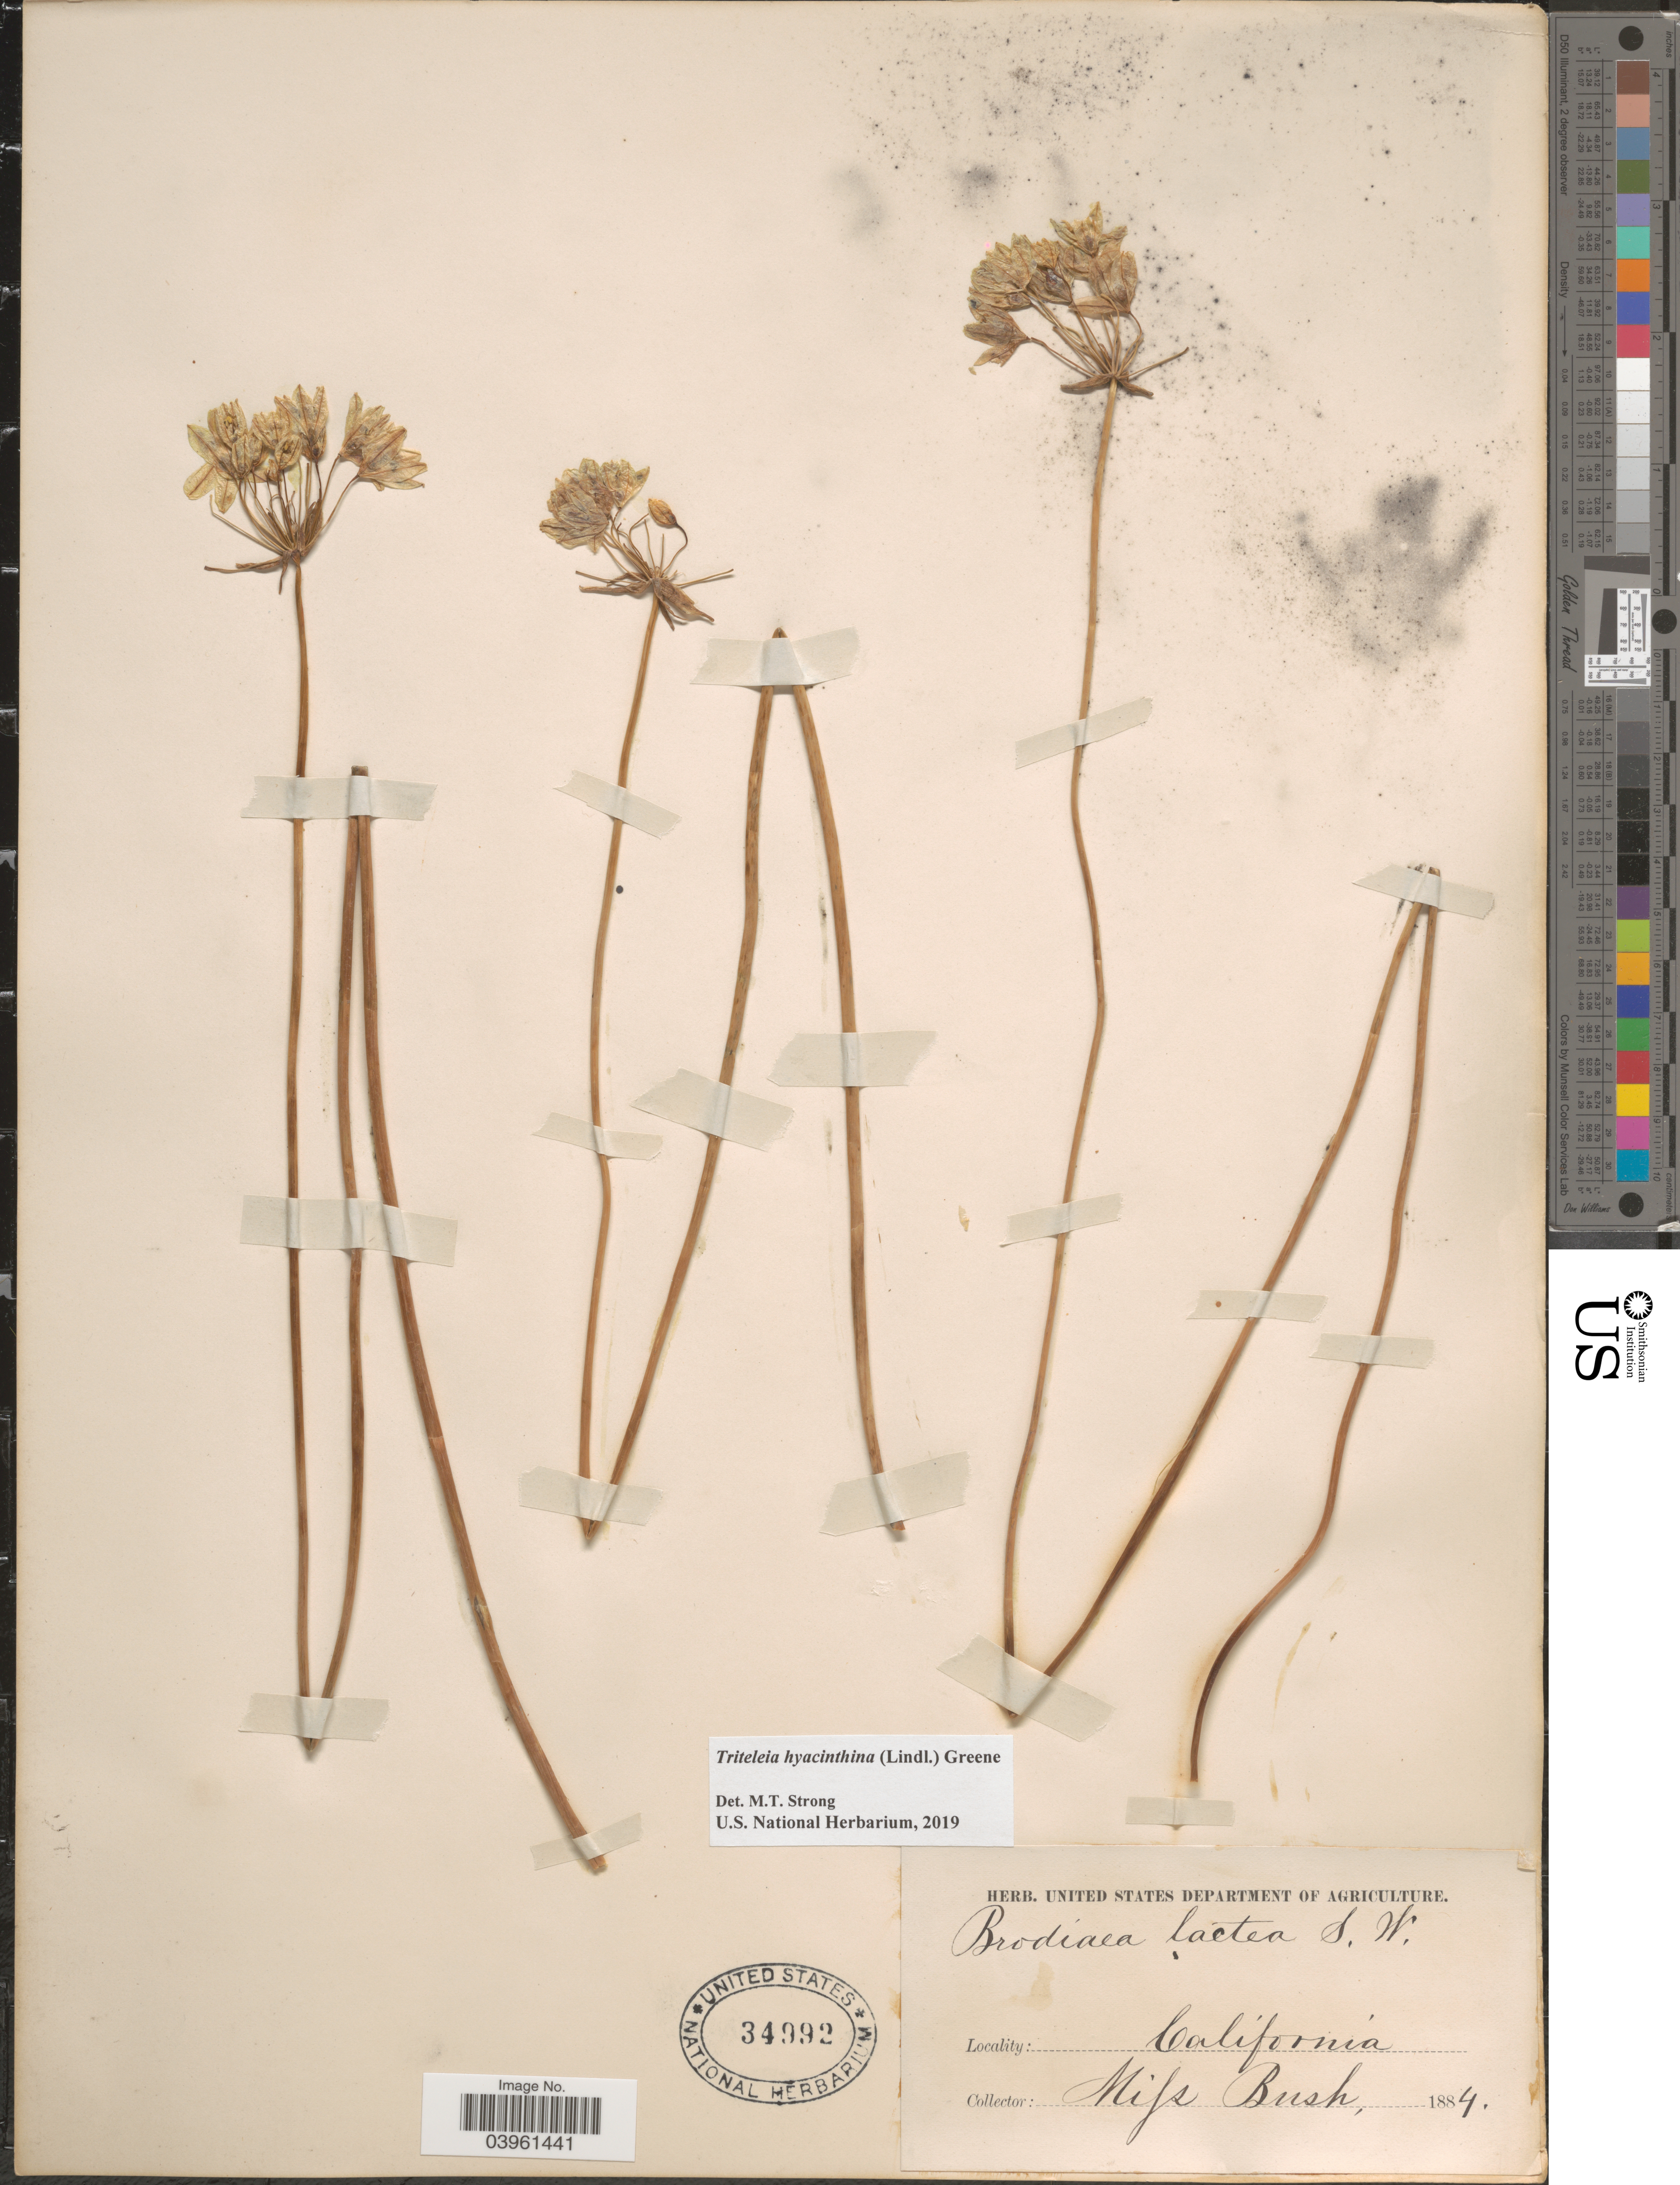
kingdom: Plantae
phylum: Tracheophyta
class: Liliopsida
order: Asparagales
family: Asparagaceae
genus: Triteleia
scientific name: Triteleia hyacinthina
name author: (Lindl.) Greene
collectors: Bush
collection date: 1884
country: United States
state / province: California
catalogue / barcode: US 34992